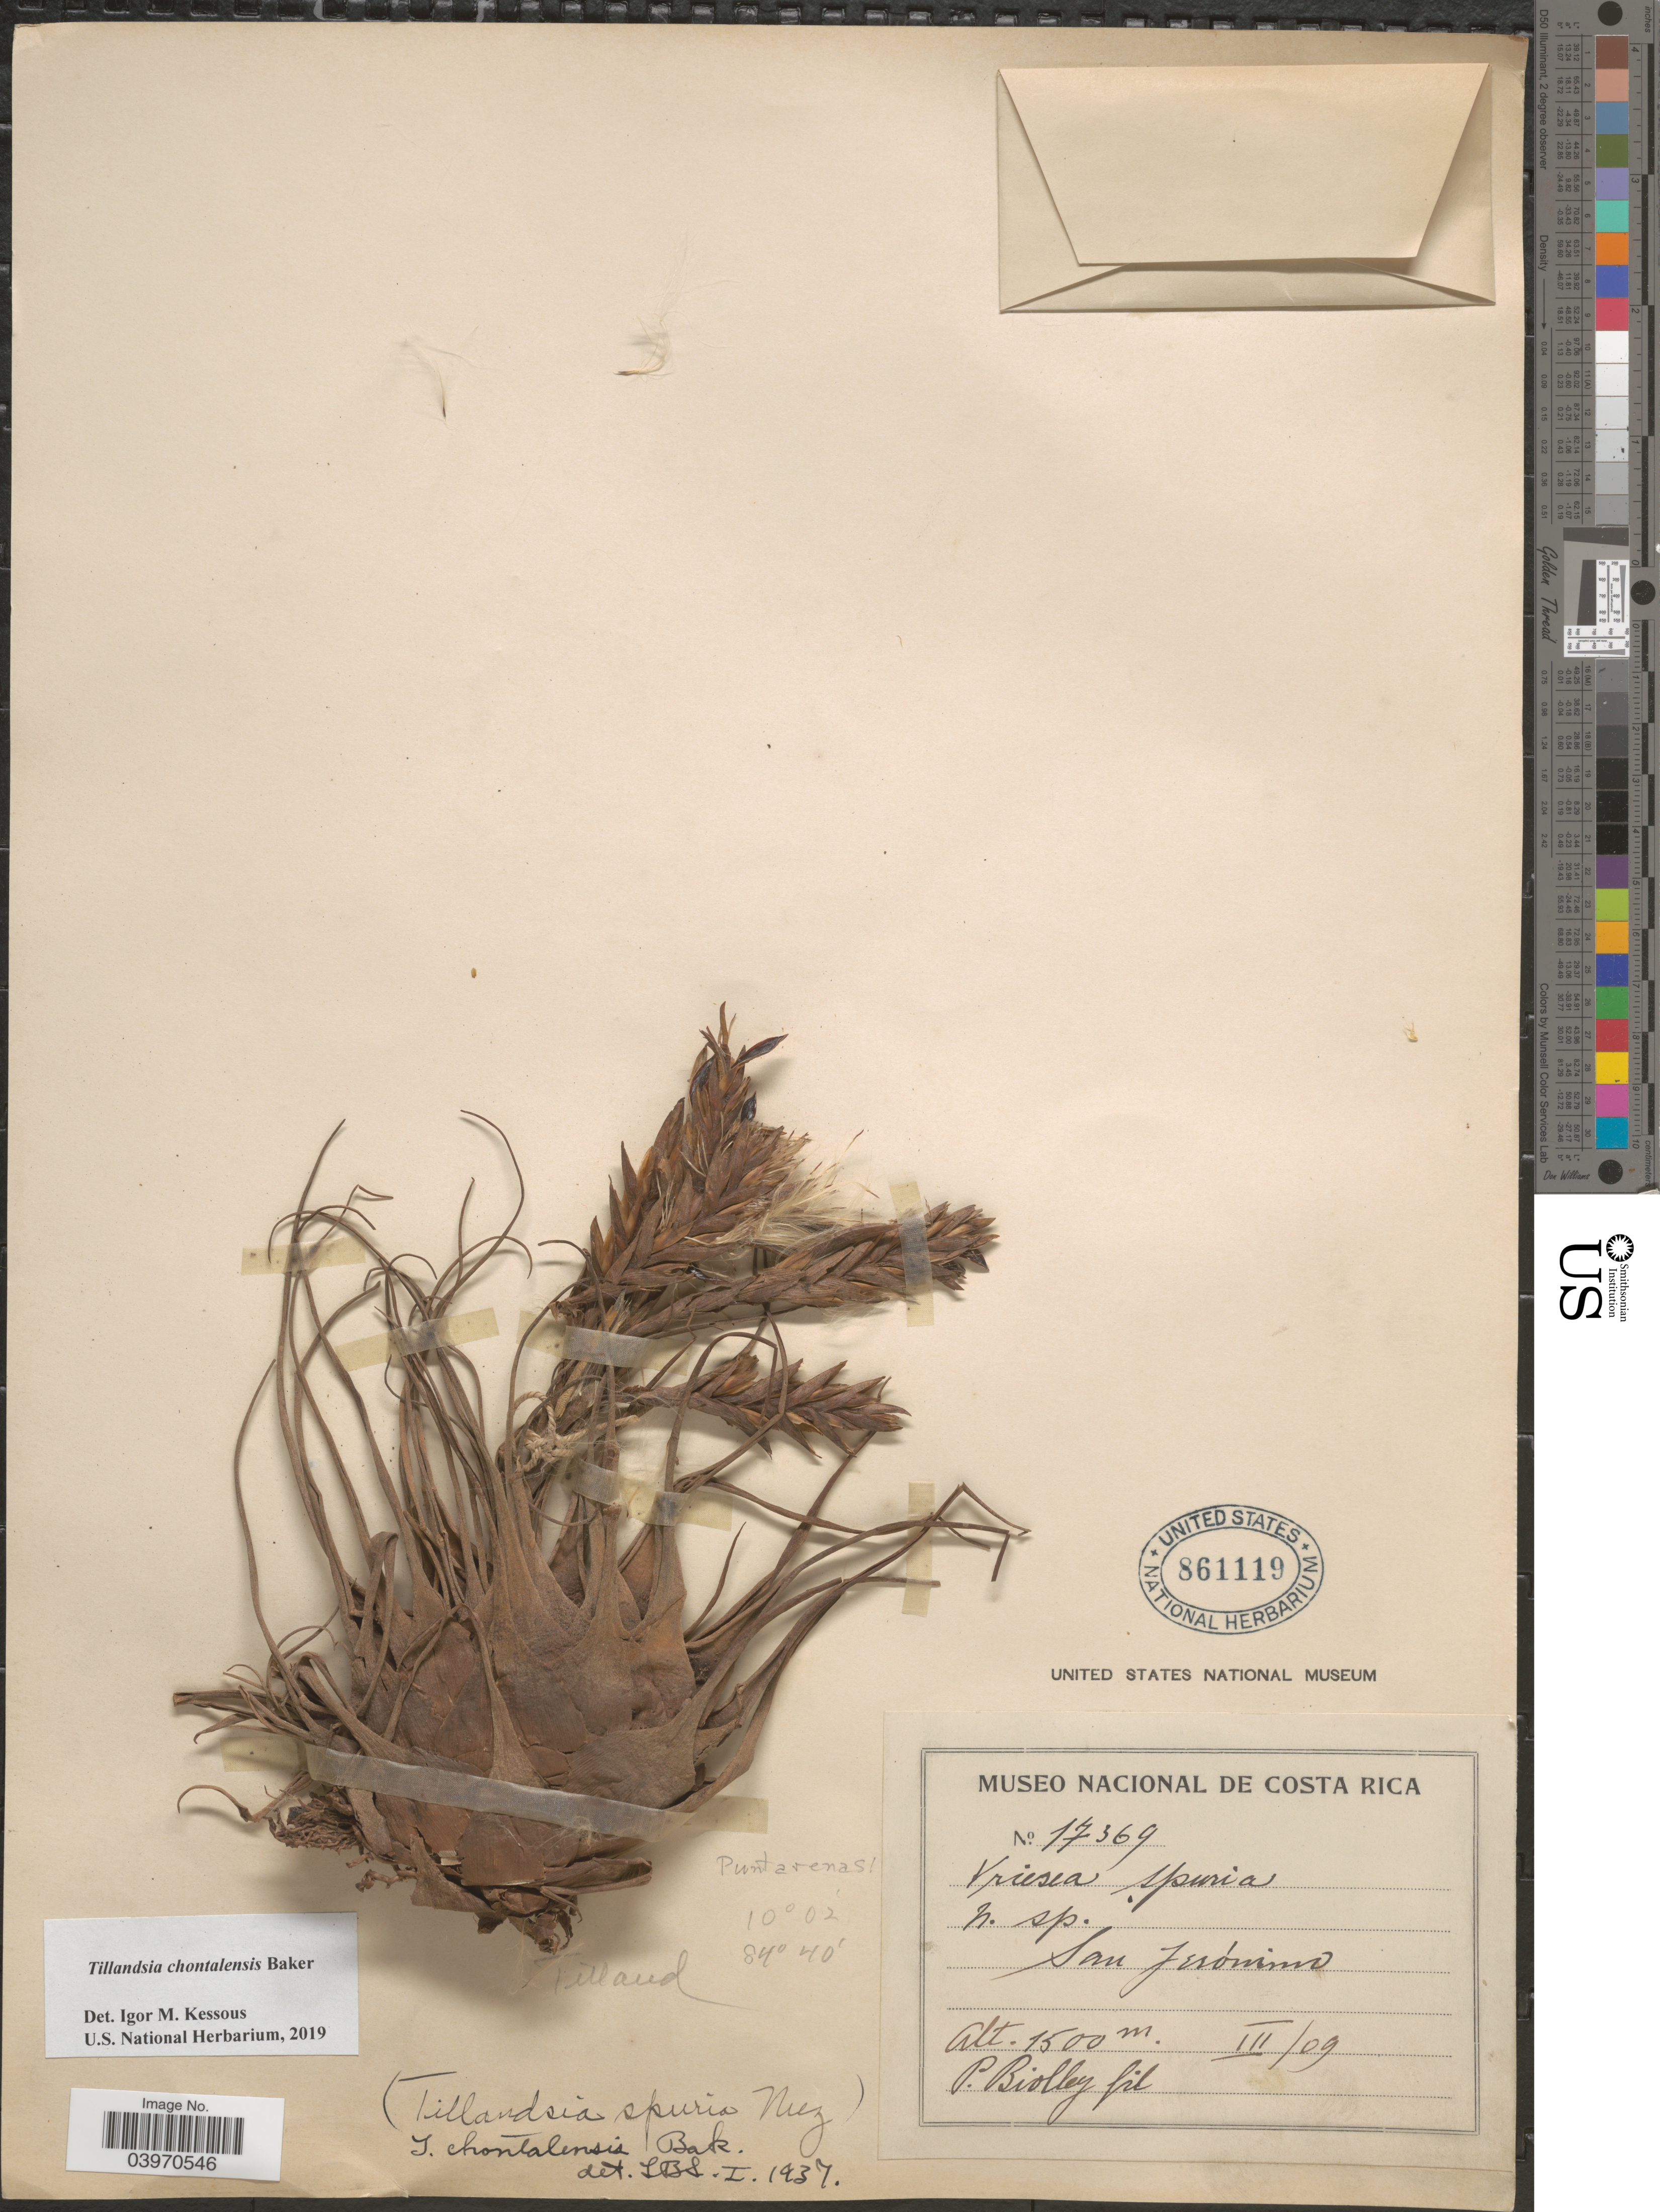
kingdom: Plantae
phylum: Tracheophyta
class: Liliopsida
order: Poales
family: Bromeliaceae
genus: Tillandsia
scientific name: Tillandsia chontalensis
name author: Baker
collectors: P. Biolley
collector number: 17369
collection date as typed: Transcribed d/m/y: /3/9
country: Costa Rica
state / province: Puntarenas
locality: San Jerónimo.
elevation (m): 1500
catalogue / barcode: US 861119